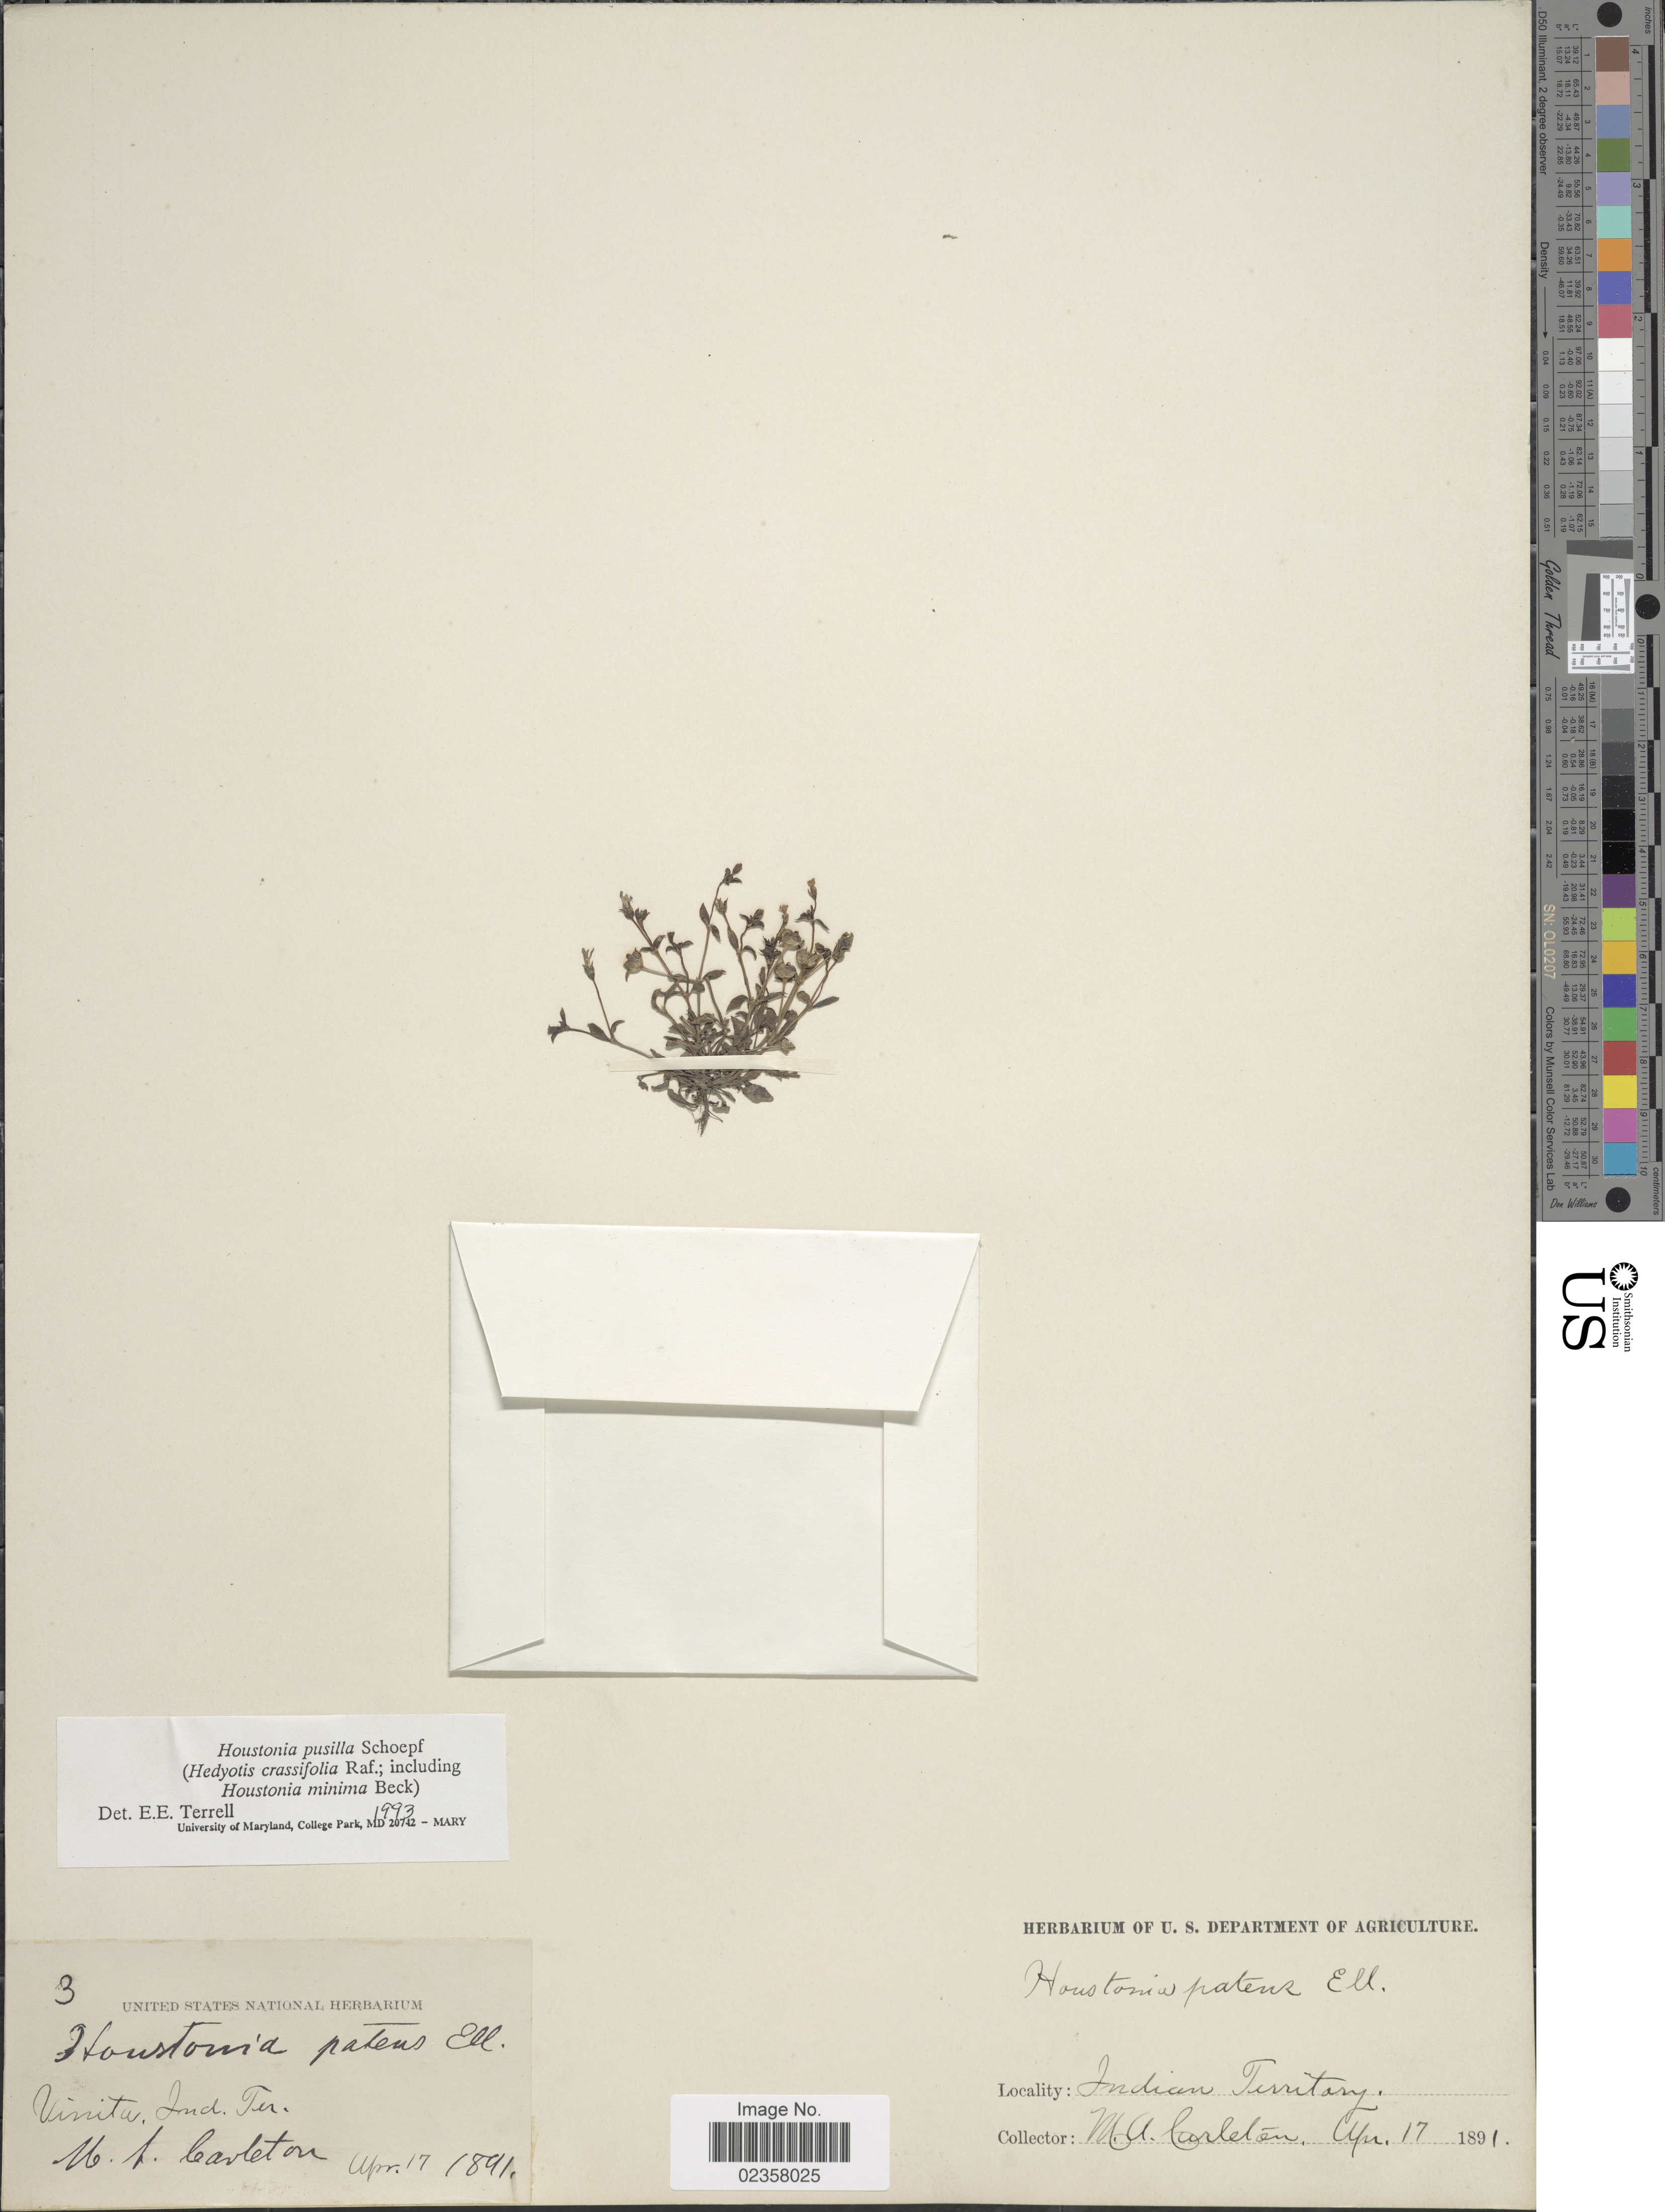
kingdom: Plantae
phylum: Tracheophyta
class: Magnoliopsida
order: Gentianales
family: Rubiaceae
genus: Houstonia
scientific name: Houstonia pusilla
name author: Schoepf.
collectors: M. A. Carleton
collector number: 3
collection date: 1891-04-17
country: United States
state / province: Oklahoma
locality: Indian Territory